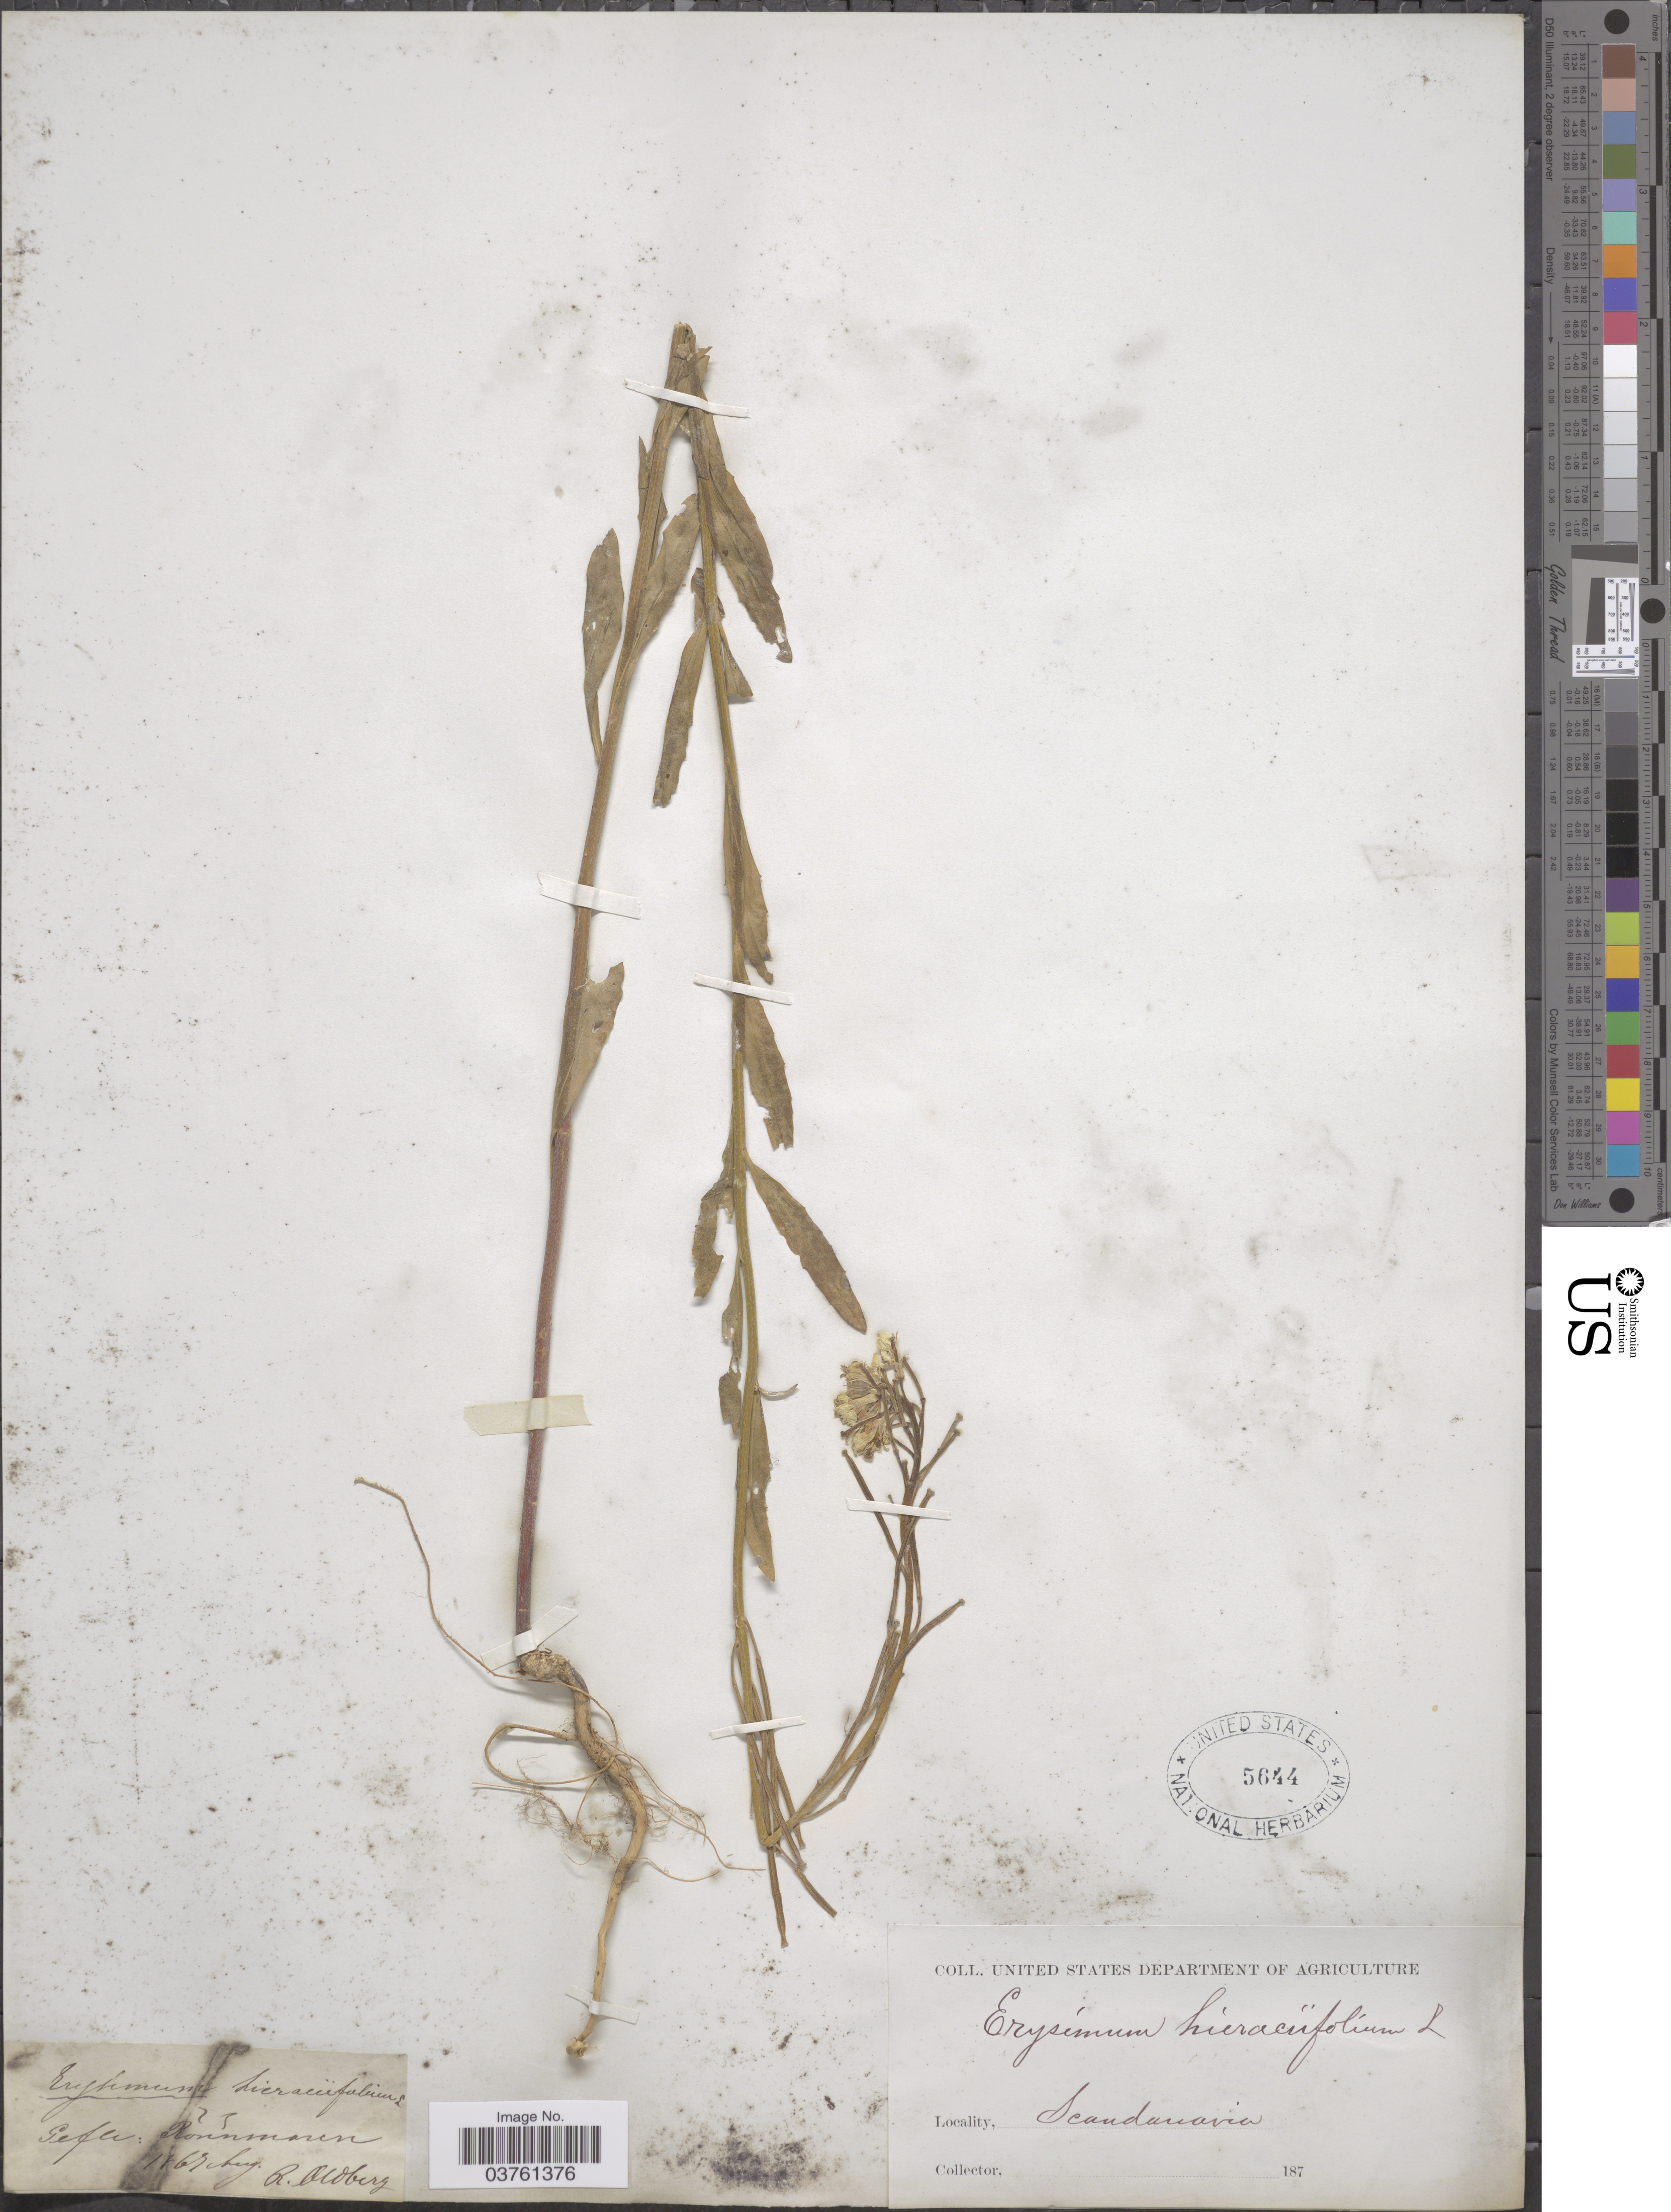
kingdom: Plantae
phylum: Tracheophyta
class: Magnoliopsida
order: Brassicales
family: Brassicaceae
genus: Erysimum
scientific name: Erysimum hieraciifolium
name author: L.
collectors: R. Oldberg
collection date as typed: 187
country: Sweden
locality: Gefle: Rornmaren [interpreted]. Scandanavia.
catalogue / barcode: US 5644